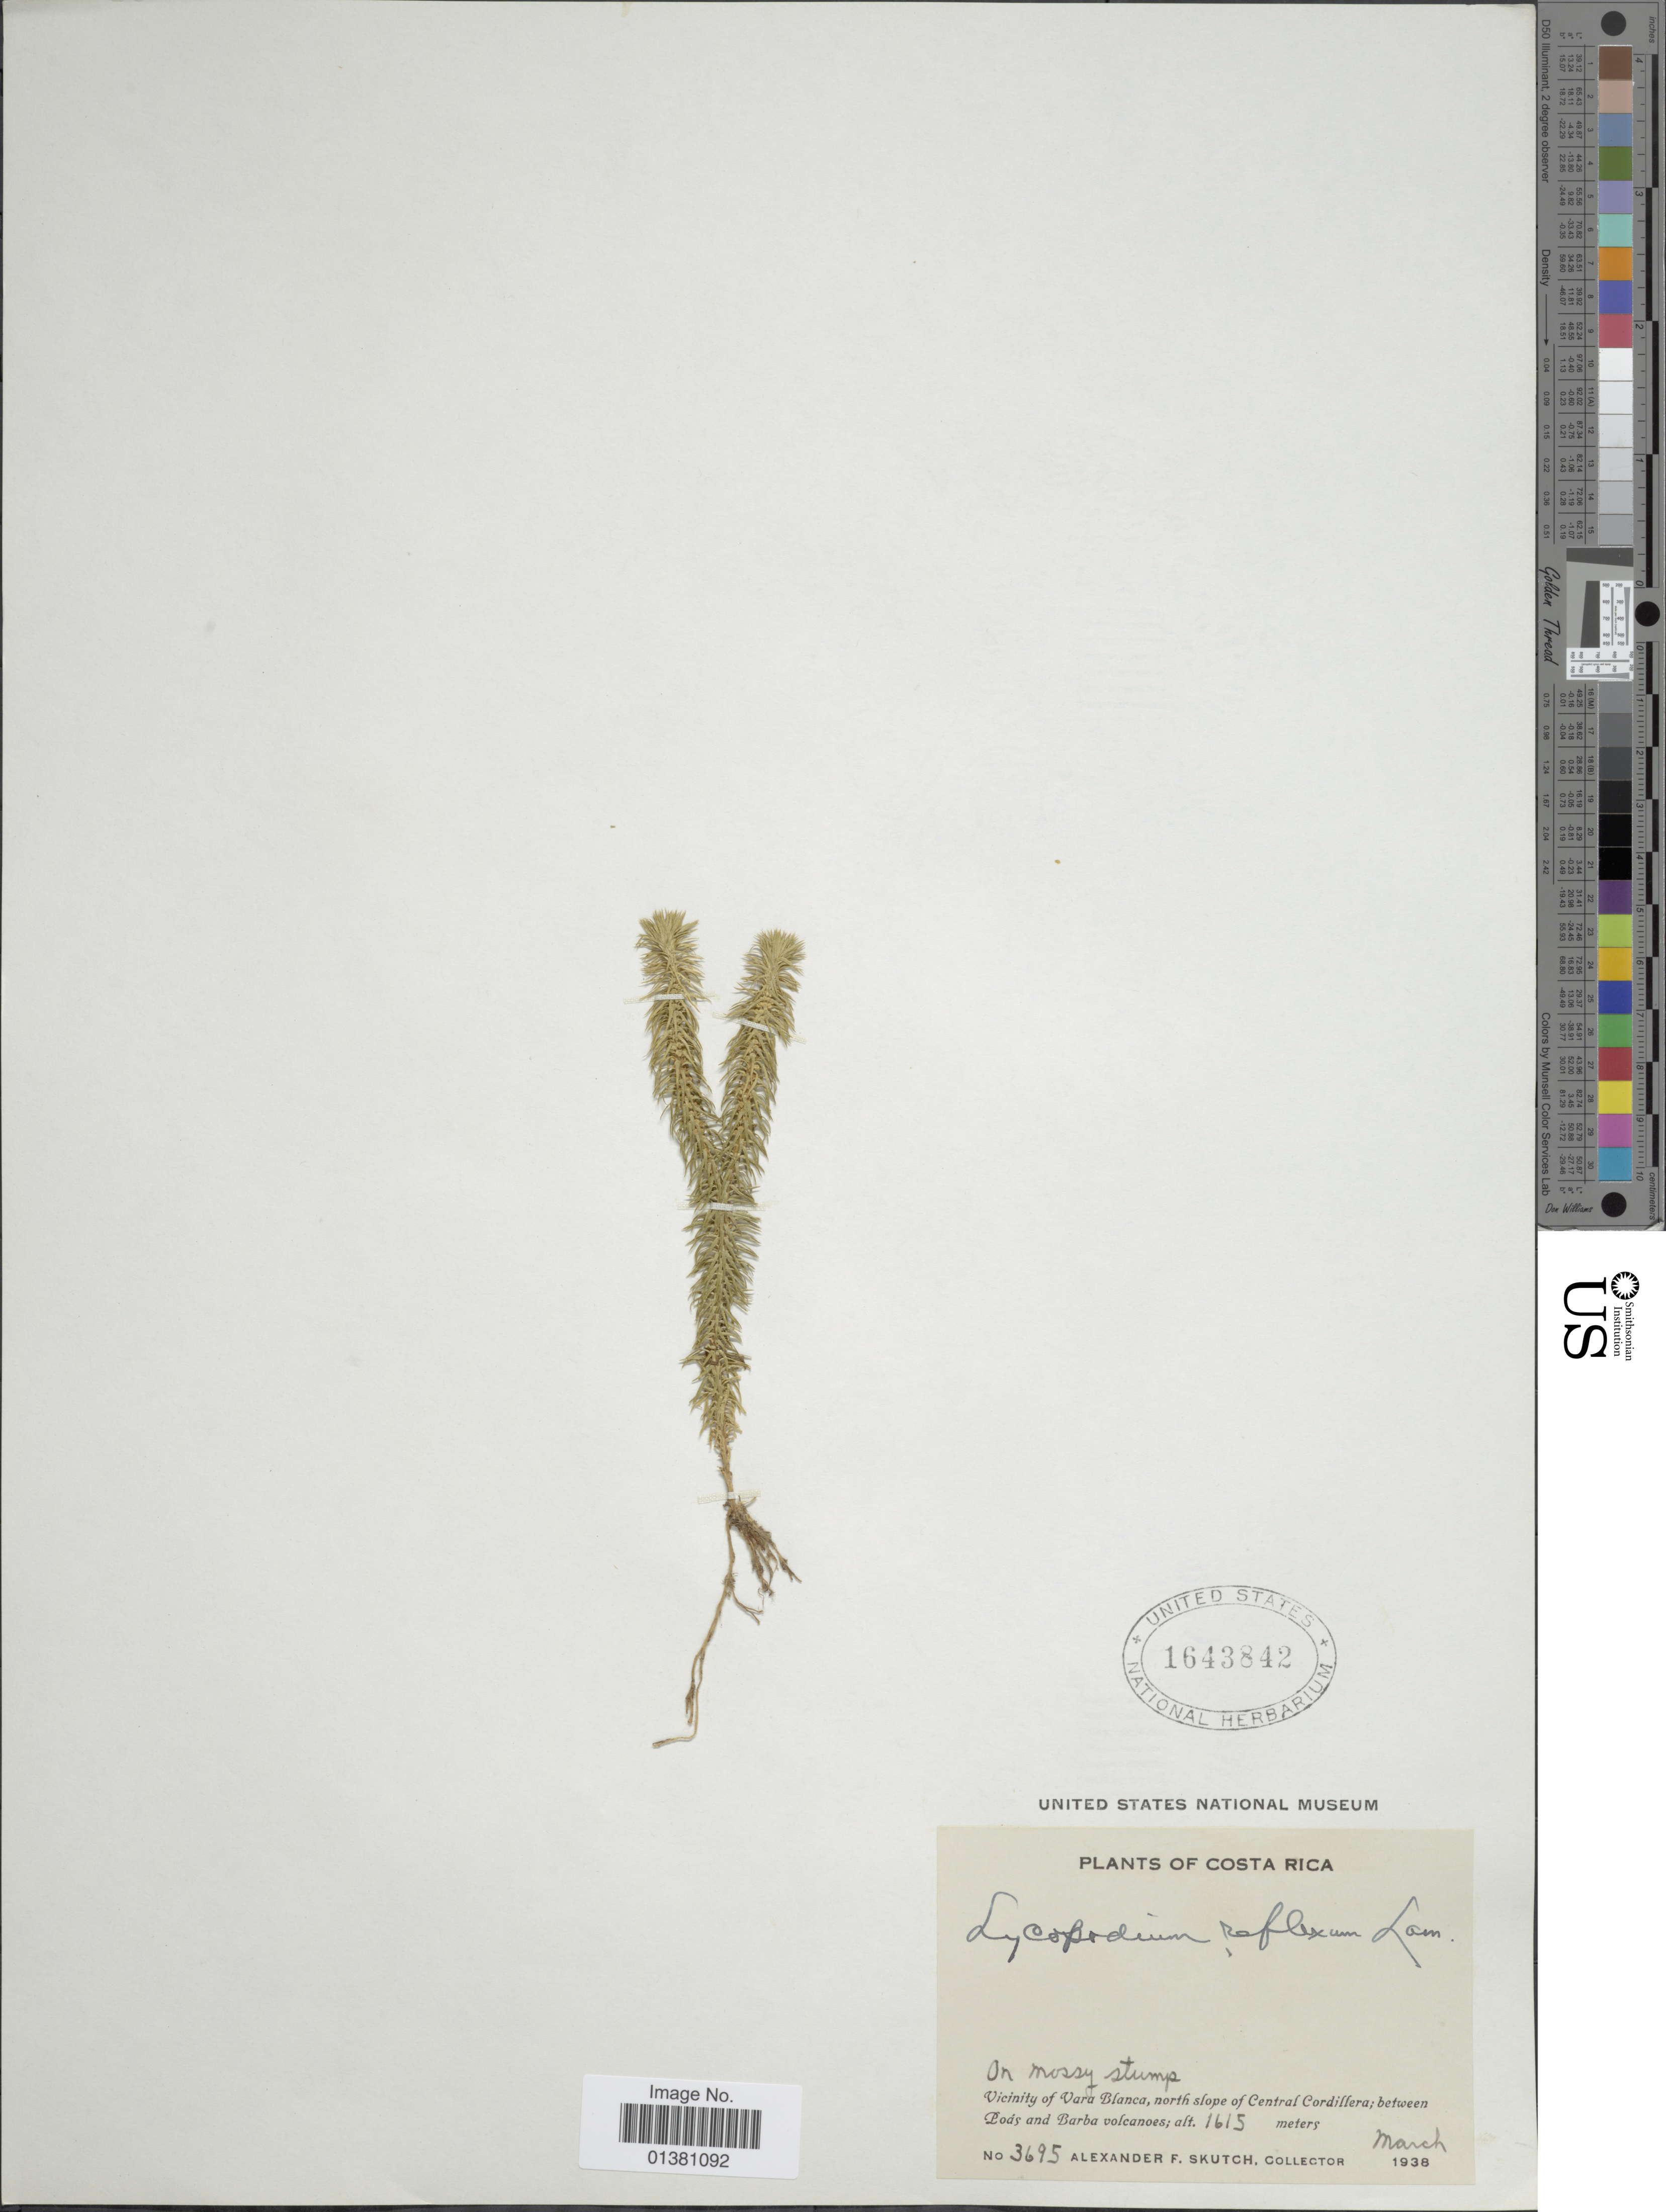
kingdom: Plantae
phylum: Tracheophyta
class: Lycopodiopsida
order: Lycopodiales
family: Lycopodiaceae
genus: Phlegmariurus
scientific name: Phlegmariurus reflexus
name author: (Lam.) B. Øllg.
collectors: A. F. Skutch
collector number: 3695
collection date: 1938-03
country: Costa Rica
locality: Vicinity of Vara Blanca, north slope of Central Cordillera; between Lods and Barba volcanoes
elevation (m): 1615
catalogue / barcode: US 1643842